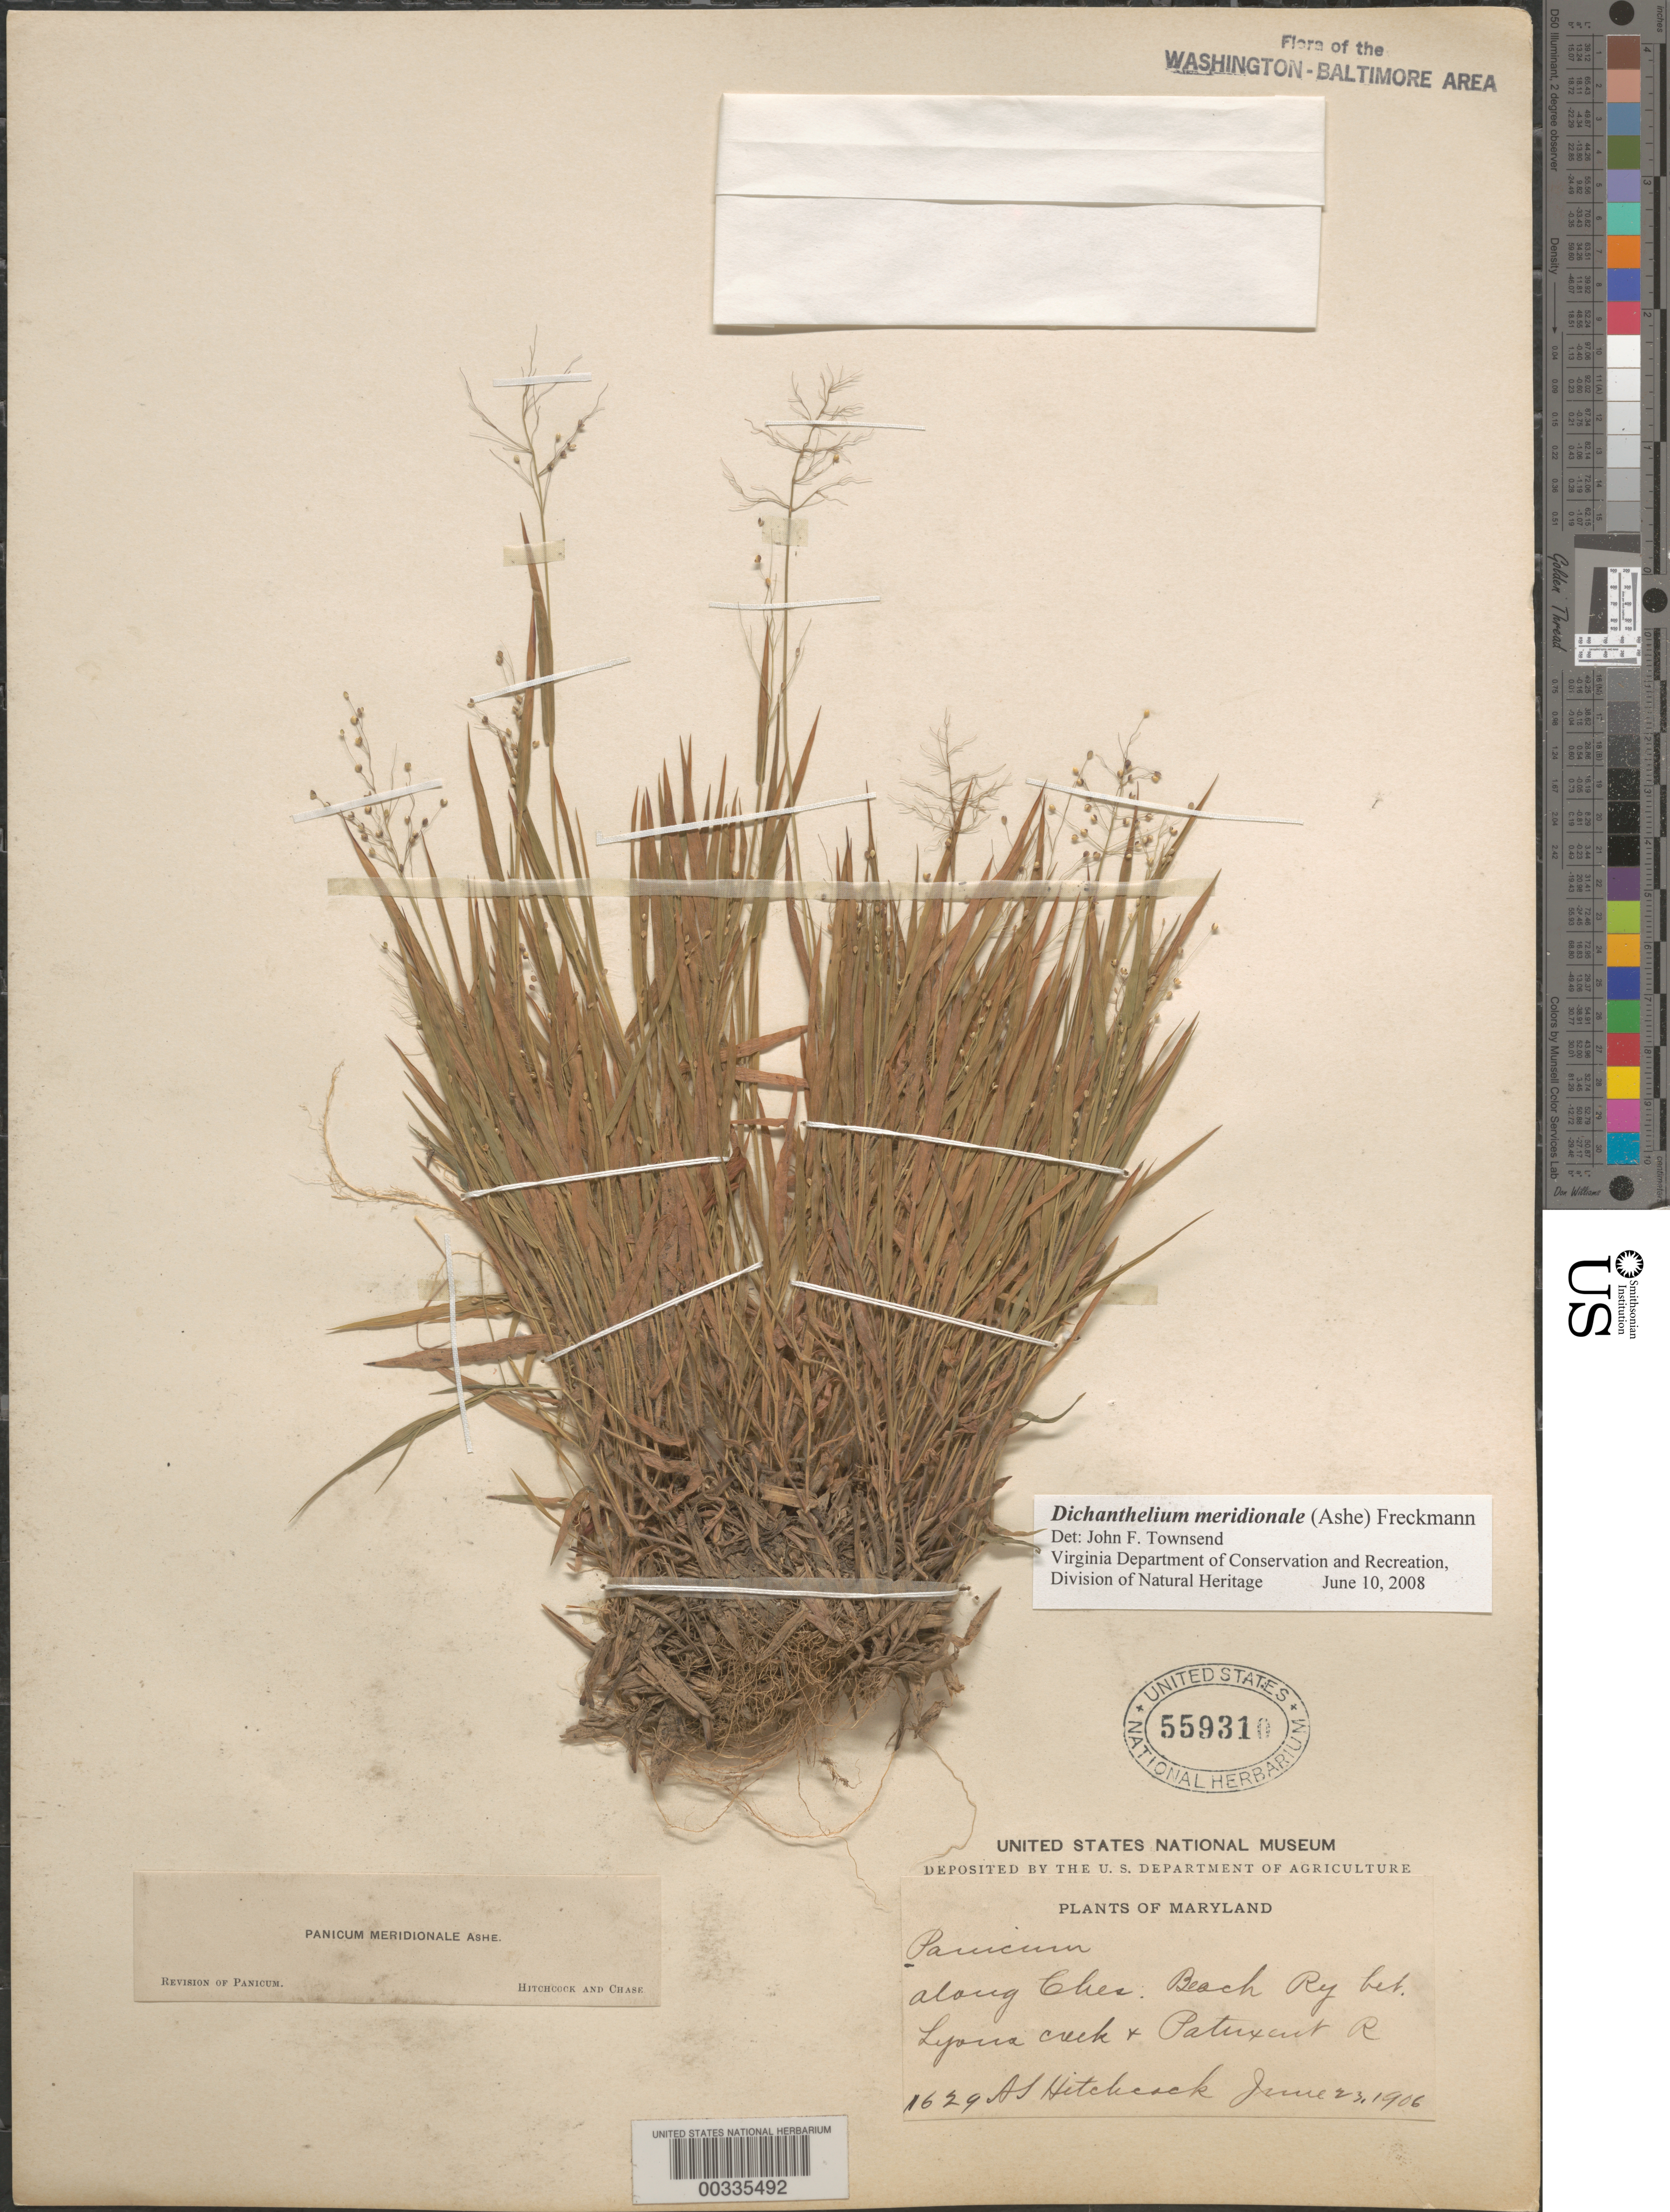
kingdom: Plantae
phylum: Tracheophyta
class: Liliopsida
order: Poales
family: Poaceae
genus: Dichanthelium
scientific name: Dichanthelium meridionale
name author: (Ashe) Freckmann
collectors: A. S. Hitchcock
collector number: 1629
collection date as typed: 23 Jun 1906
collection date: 1906-06-23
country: United States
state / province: Maryland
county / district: Calvert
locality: Along Chesapeake Beach Railway between Lyons Creek and Patuxent River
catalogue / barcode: US 559310